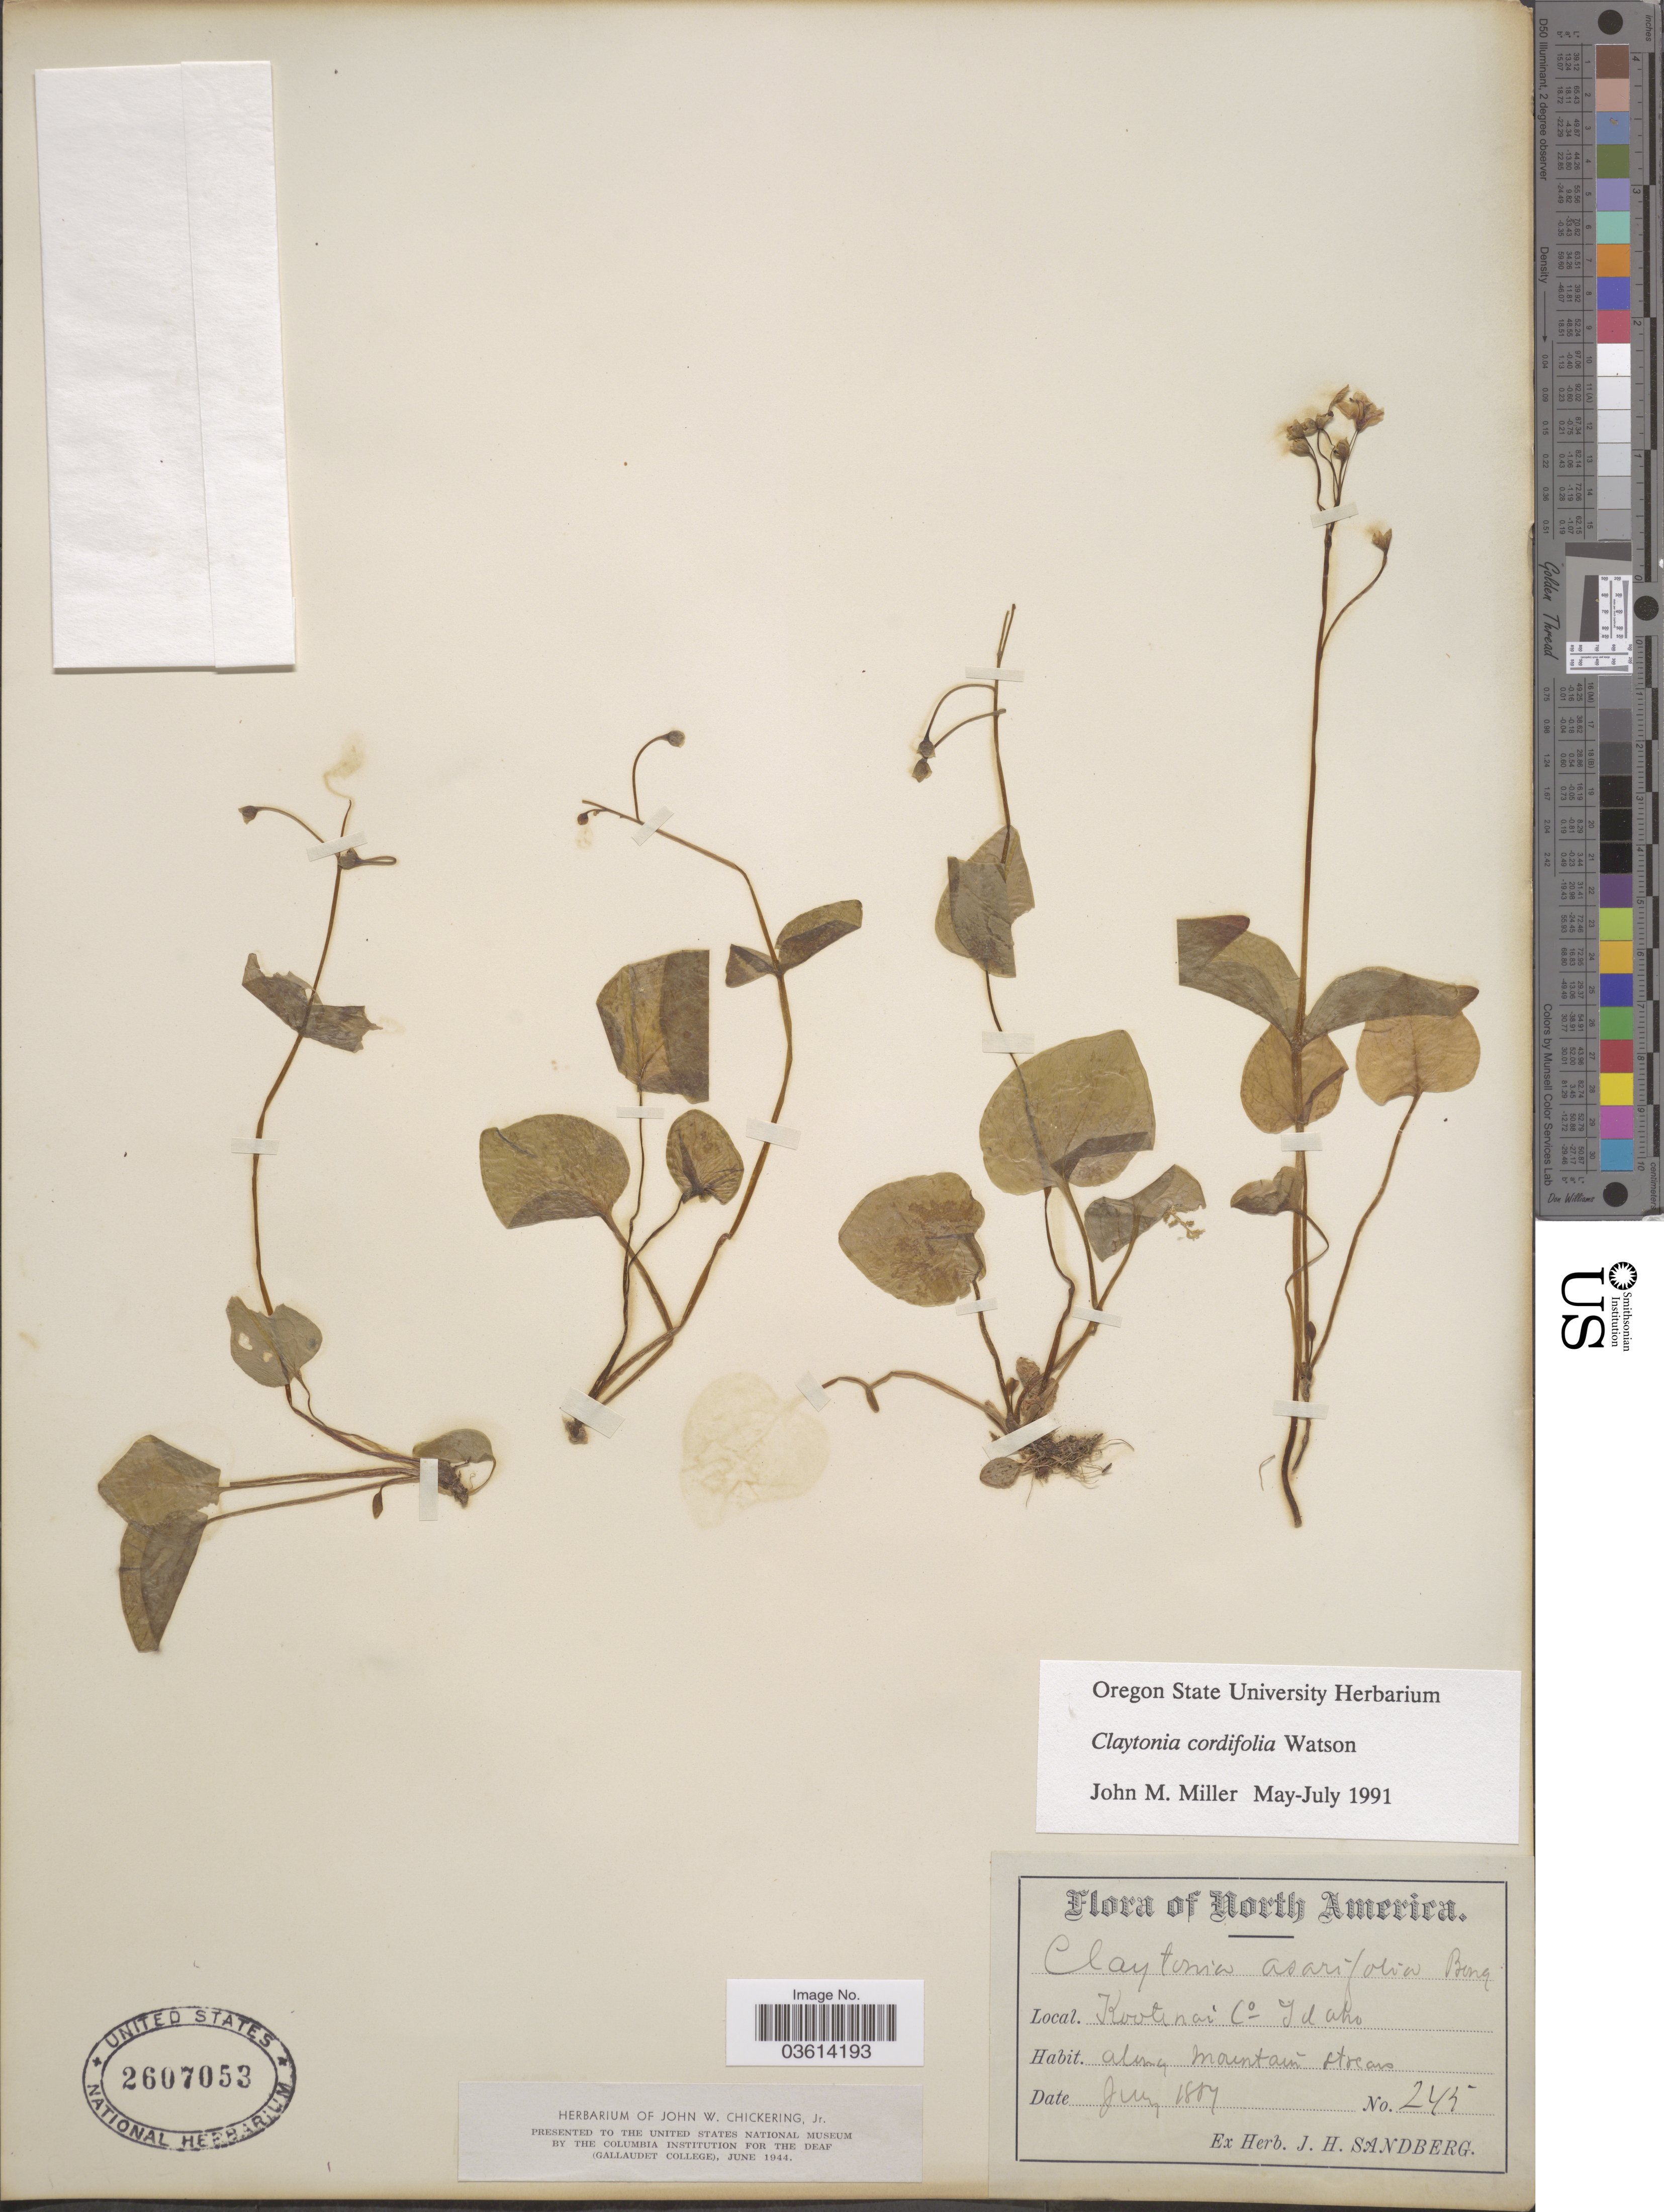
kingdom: Plantae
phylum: Tracheophyta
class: Magnoliopsida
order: Caryophyllales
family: Montiaceae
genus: Claytonia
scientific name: Claytonia cordifolia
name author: S. Watson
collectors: ex. herb. J. H. Sandberg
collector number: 245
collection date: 1807-06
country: United States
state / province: Idaho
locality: Kootenai Co.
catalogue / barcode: US 2607053